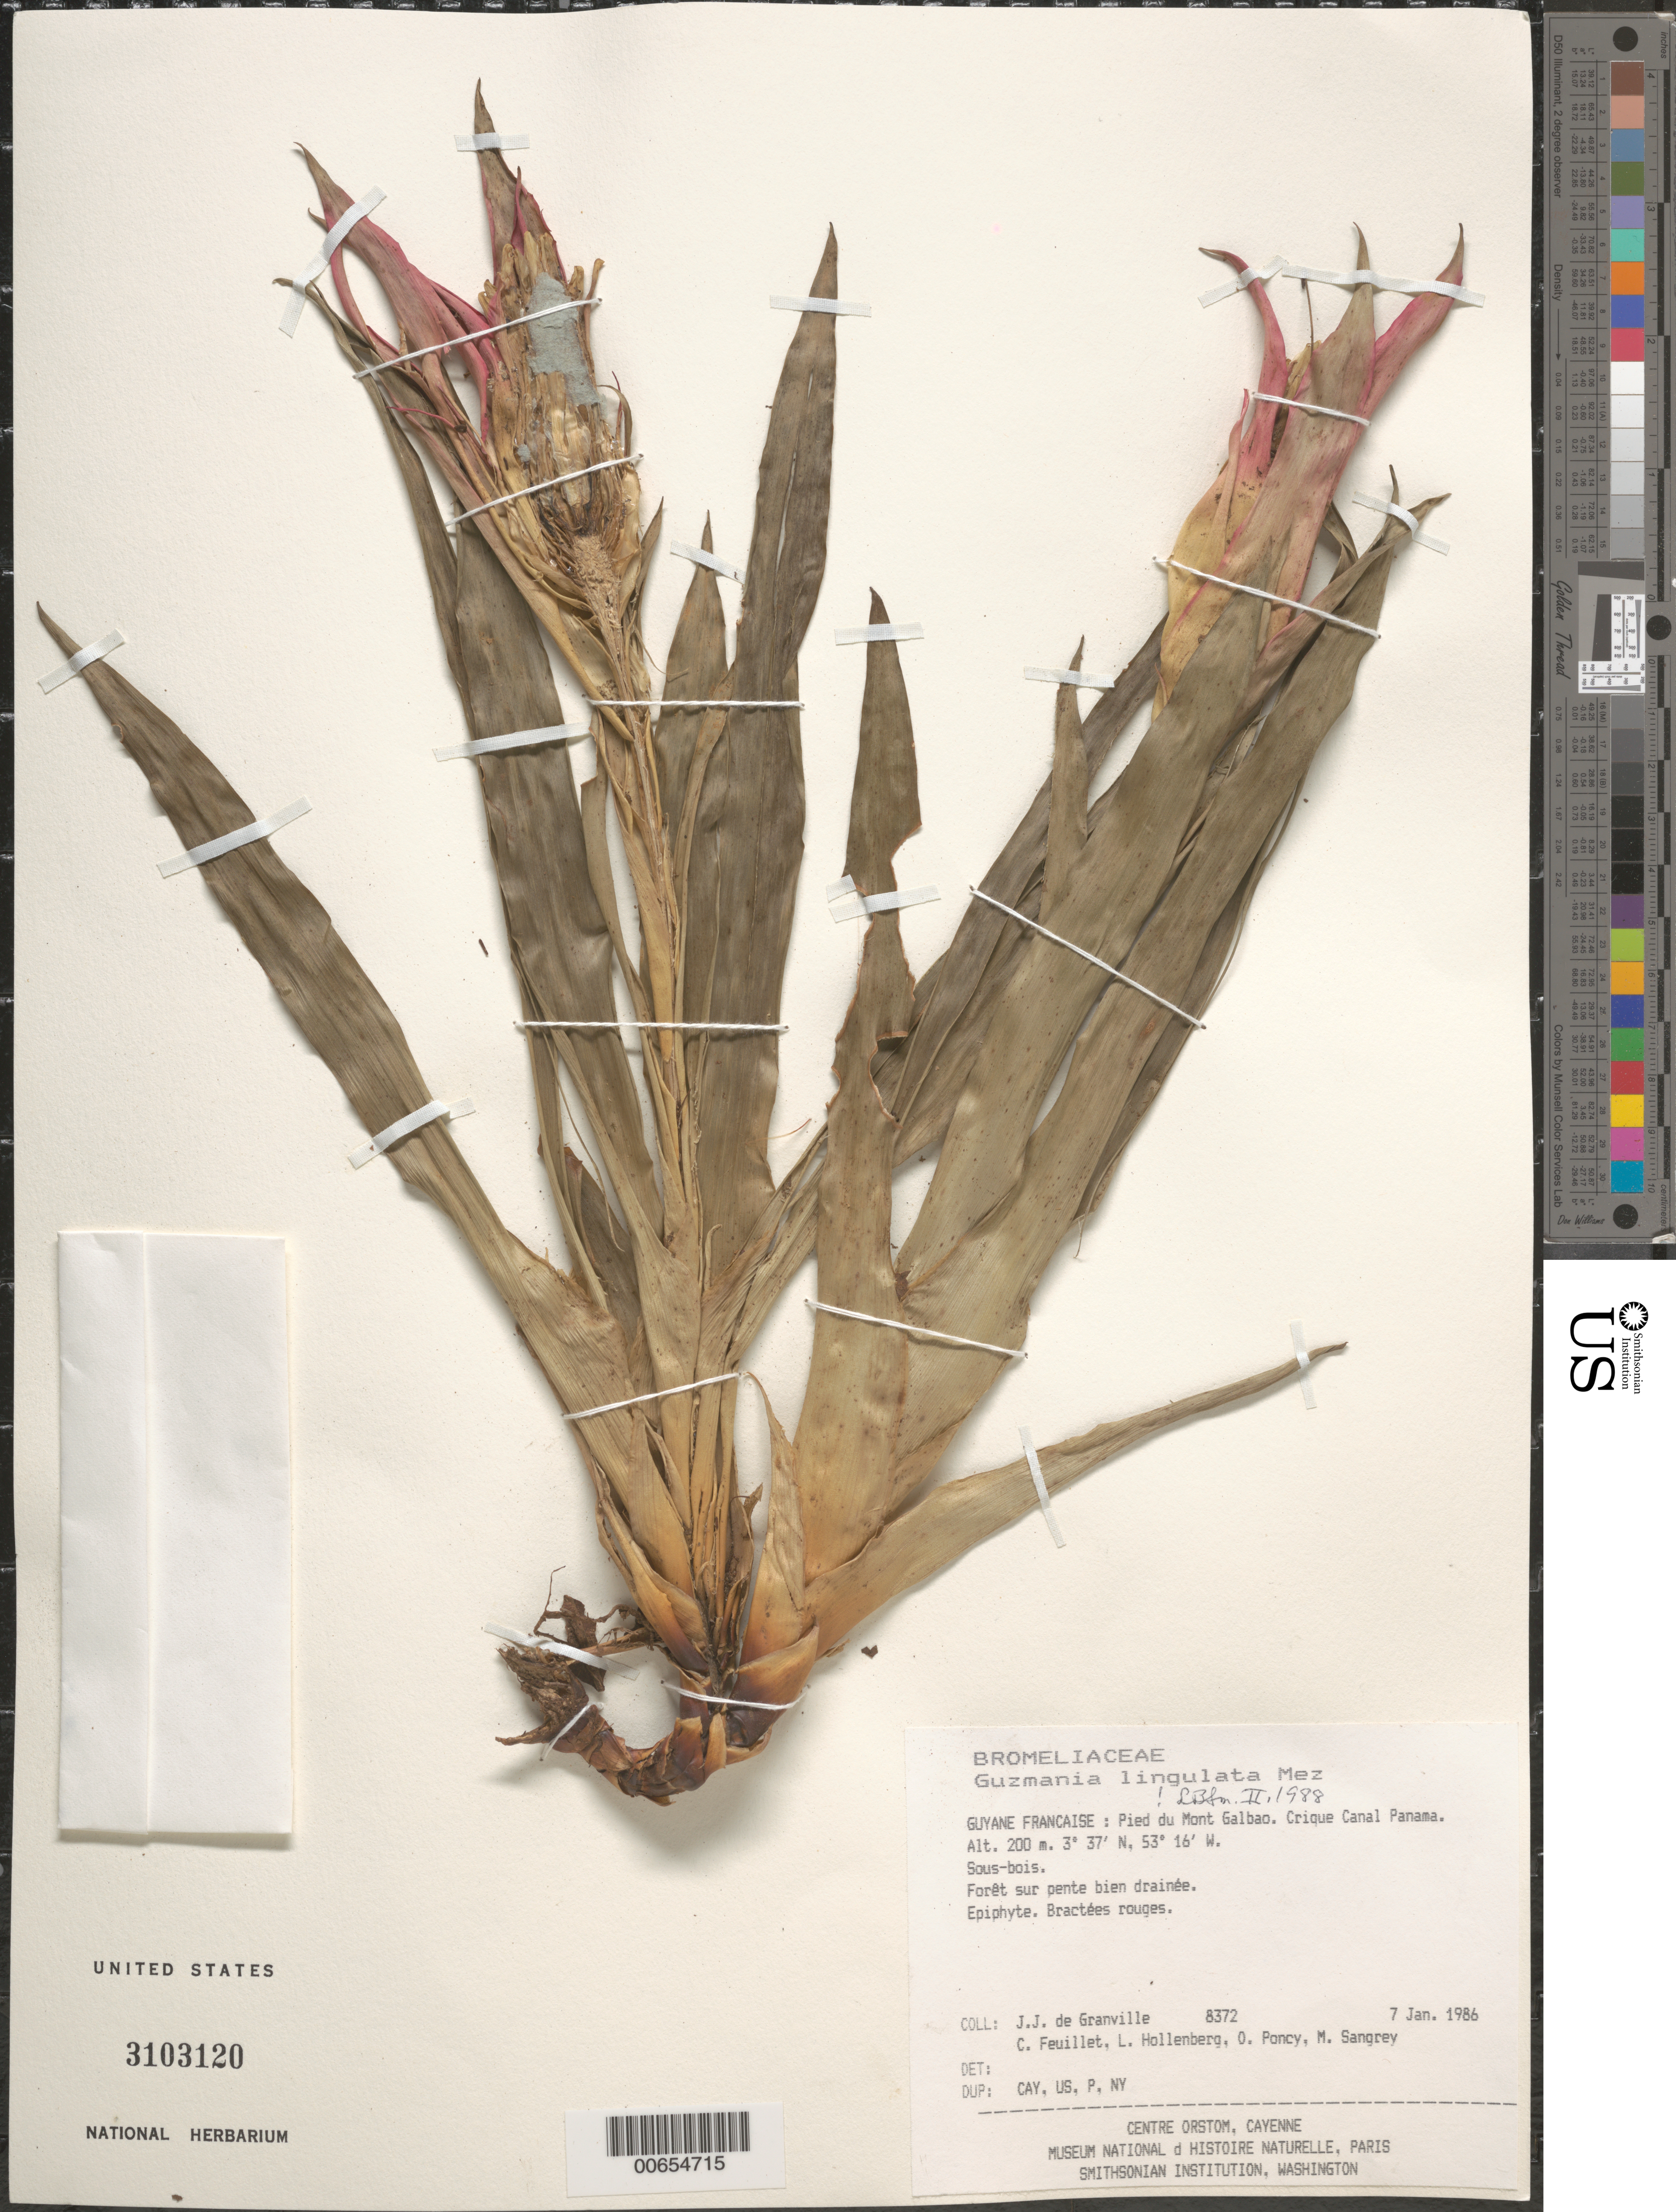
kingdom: Plantae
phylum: Tracheophyta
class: Liliopsida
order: Poales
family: Bromeliaceae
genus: Guzmania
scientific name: Guzmania lingulata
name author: (L.) Mez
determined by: Smith, Lyman B., (US), NMNH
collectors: J.-J. de Granville, C. Feuillet, L. Hollenberg, O. Poncy & M. S. Sangrey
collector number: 8372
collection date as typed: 7-Jan-86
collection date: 1986-01-07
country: French Guiana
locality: Pied du Mont Galbao. Crique Canal Panama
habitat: Sous-bois; forêt sur pent bien drainée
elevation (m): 200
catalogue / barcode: US 3103120